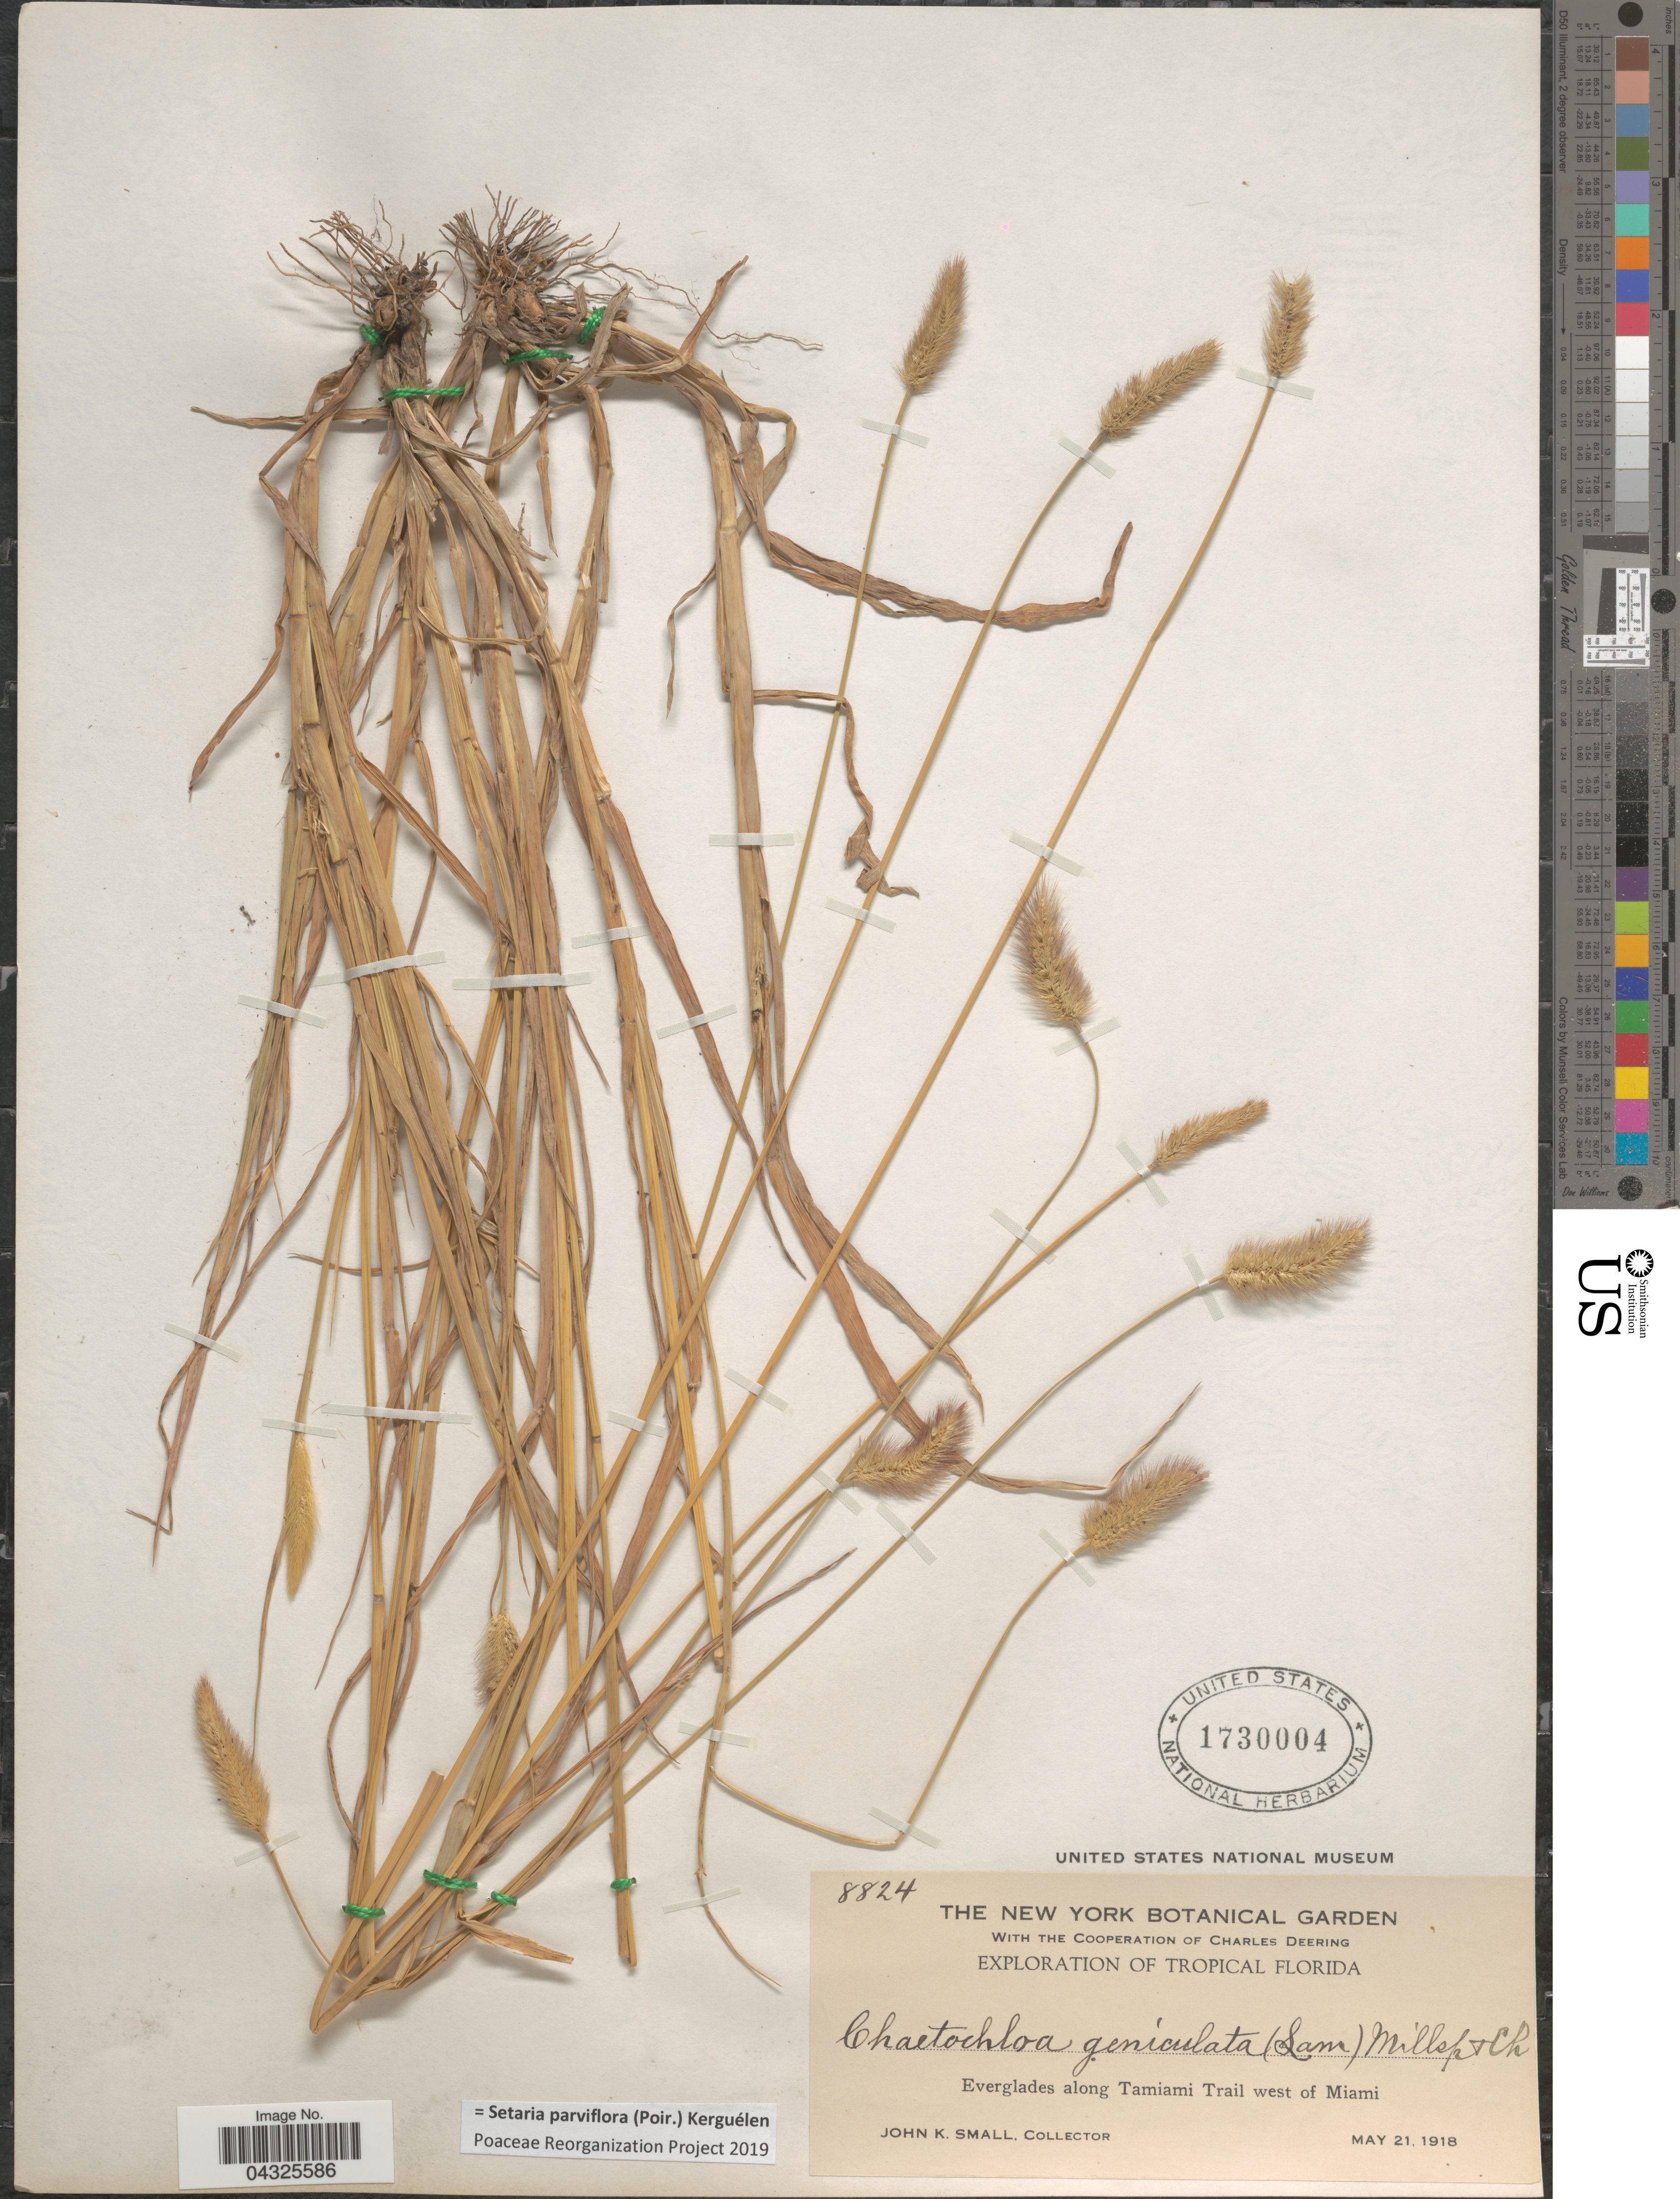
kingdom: Plantae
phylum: Tracheophyta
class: Liliopsida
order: Poales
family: Poaceae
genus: Setaria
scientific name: Setaria parviflora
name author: (Poir.) Kerguélen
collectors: J. K. Small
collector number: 8824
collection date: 1918-05-21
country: United States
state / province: Florida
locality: Exploration of Tropical Florida. Everglades along Tamiami Trail west of Miami.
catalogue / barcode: US 1730004